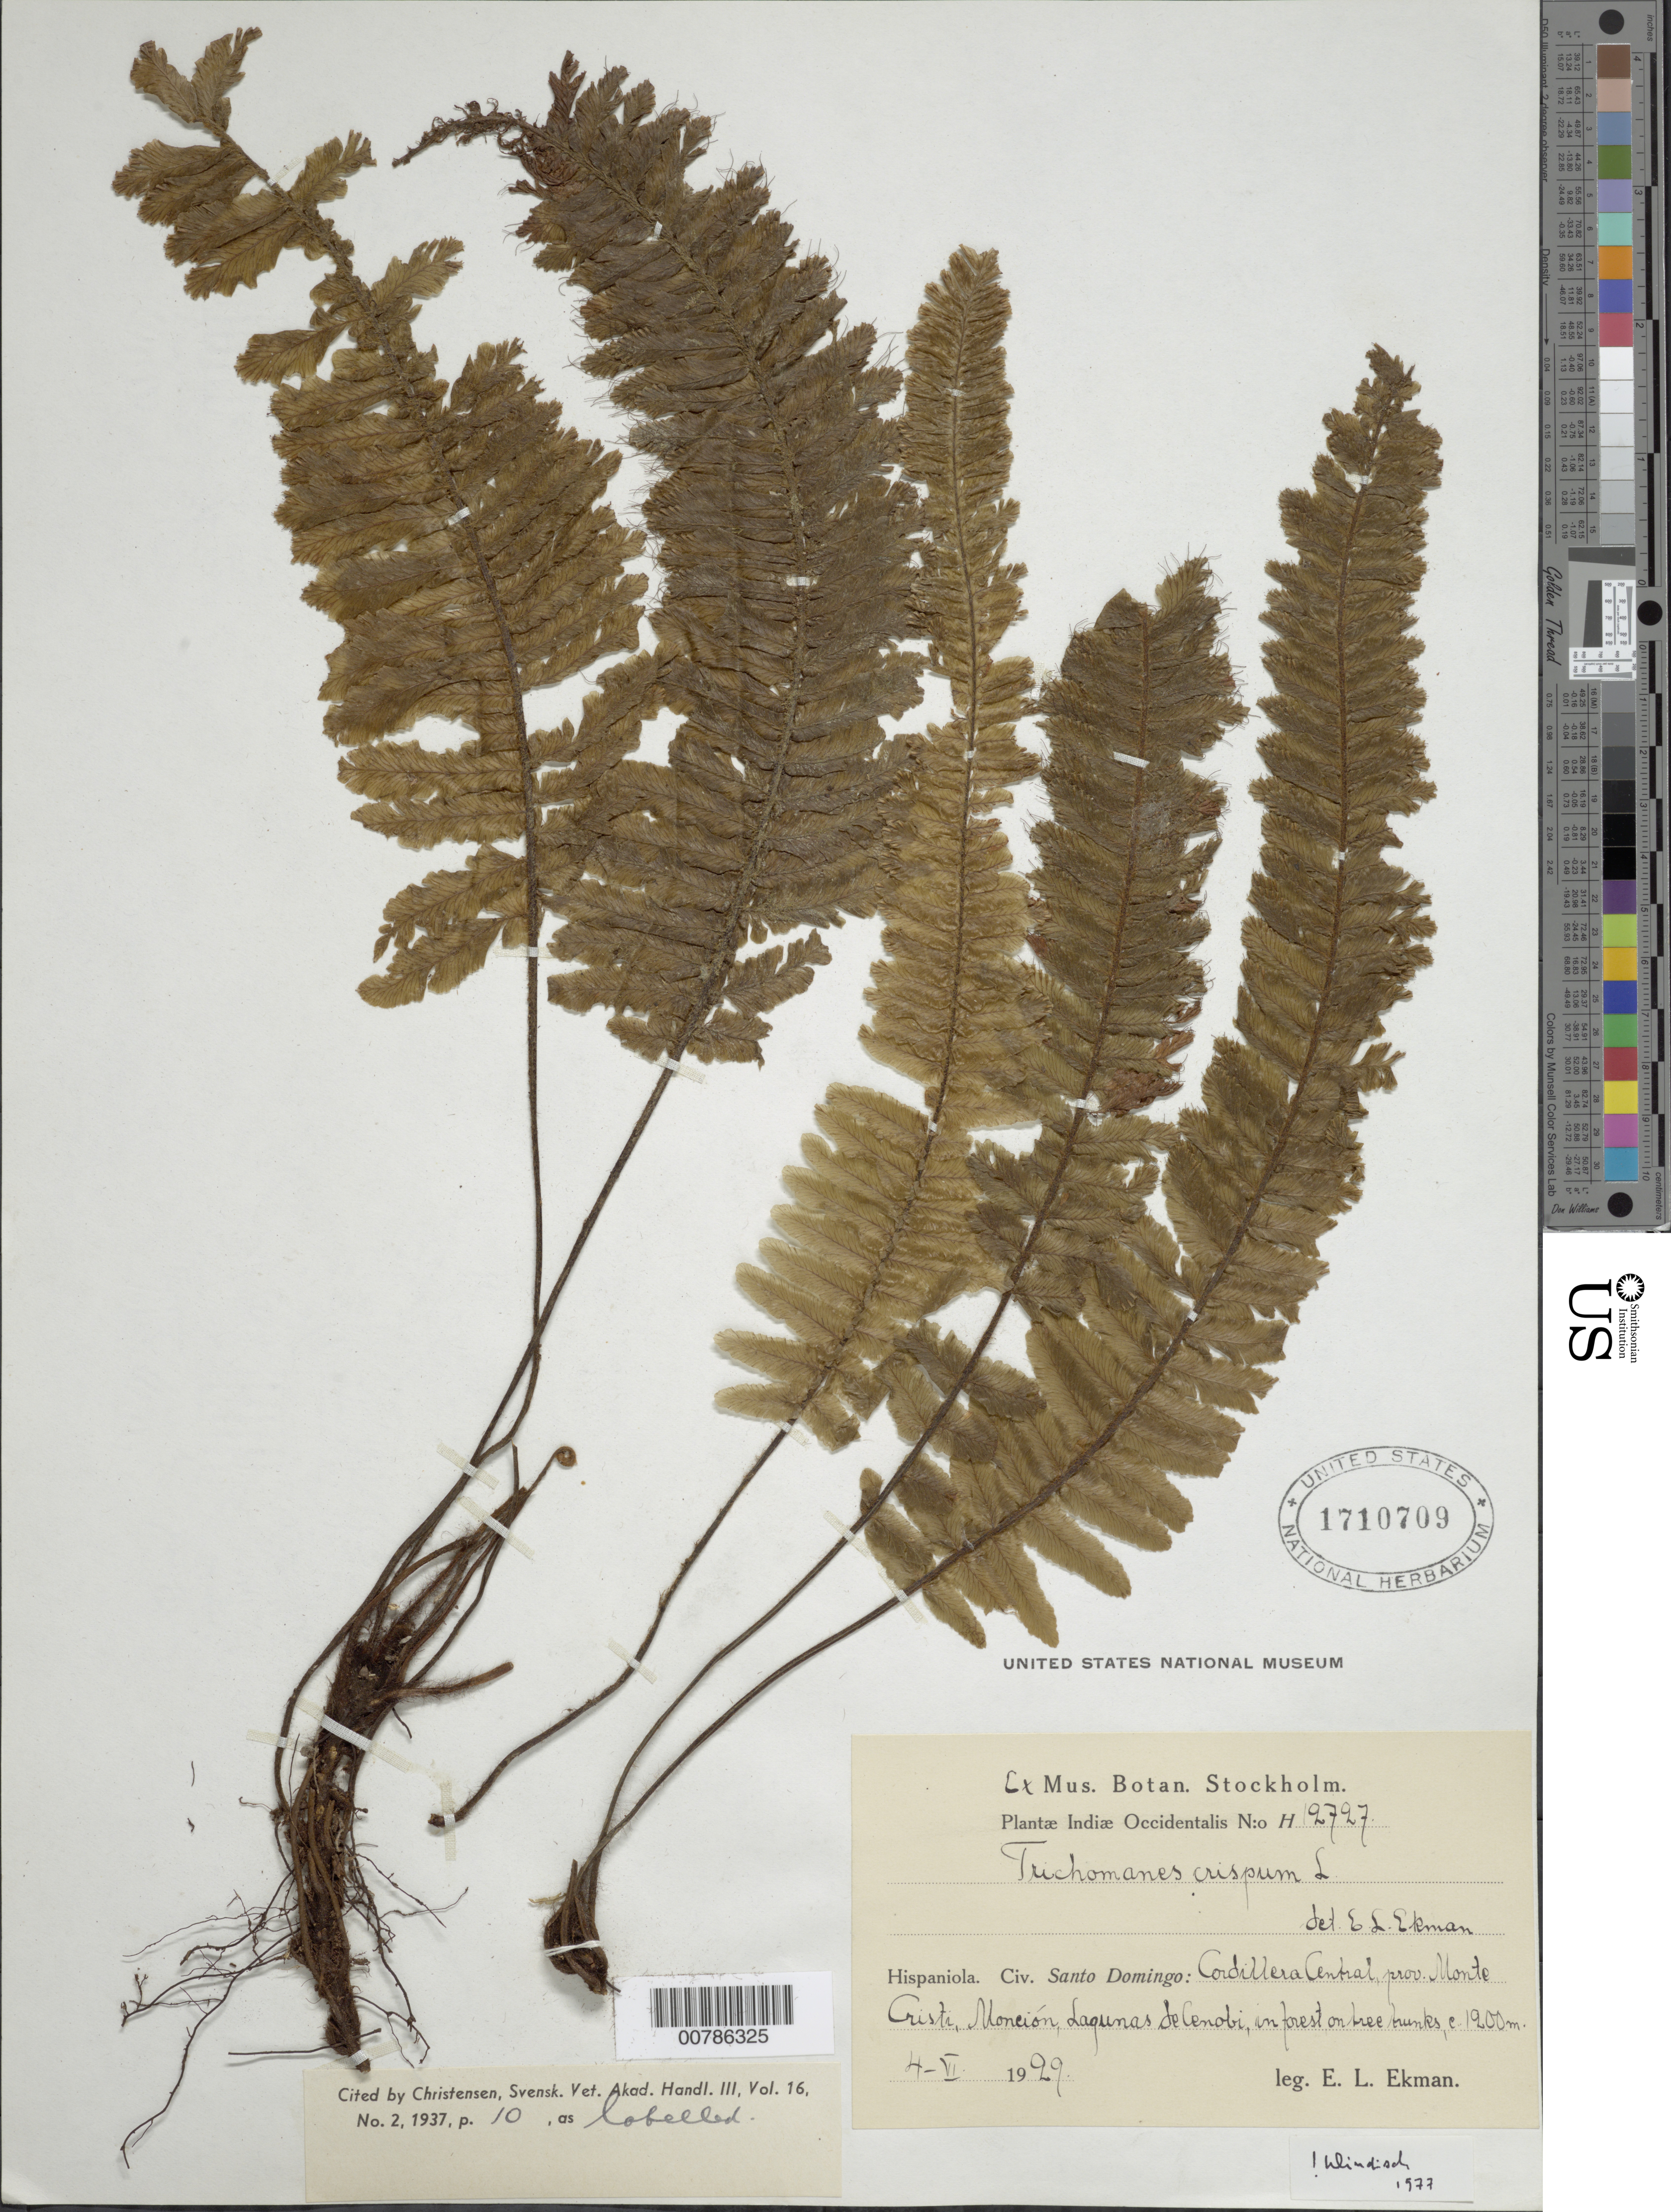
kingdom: Plantae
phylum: Tracheophyta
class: Polypodiopsida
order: Hymenophyllales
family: Hymenophyllaceae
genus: Trichomanes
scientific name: Trichomanes crispum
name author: L.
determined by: Christensen, C. F. A.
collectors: E. L. Ekman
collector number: H 12727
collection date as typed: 04 Jun 1929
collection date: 1929-06-04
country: Dominican Republic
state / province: Monte Cristi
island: Hispaniola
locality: Cordillera Central, Monción, Lagunas de Cenobi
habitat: In forest on tree trunks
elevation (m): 1200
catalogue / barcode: US 1710709